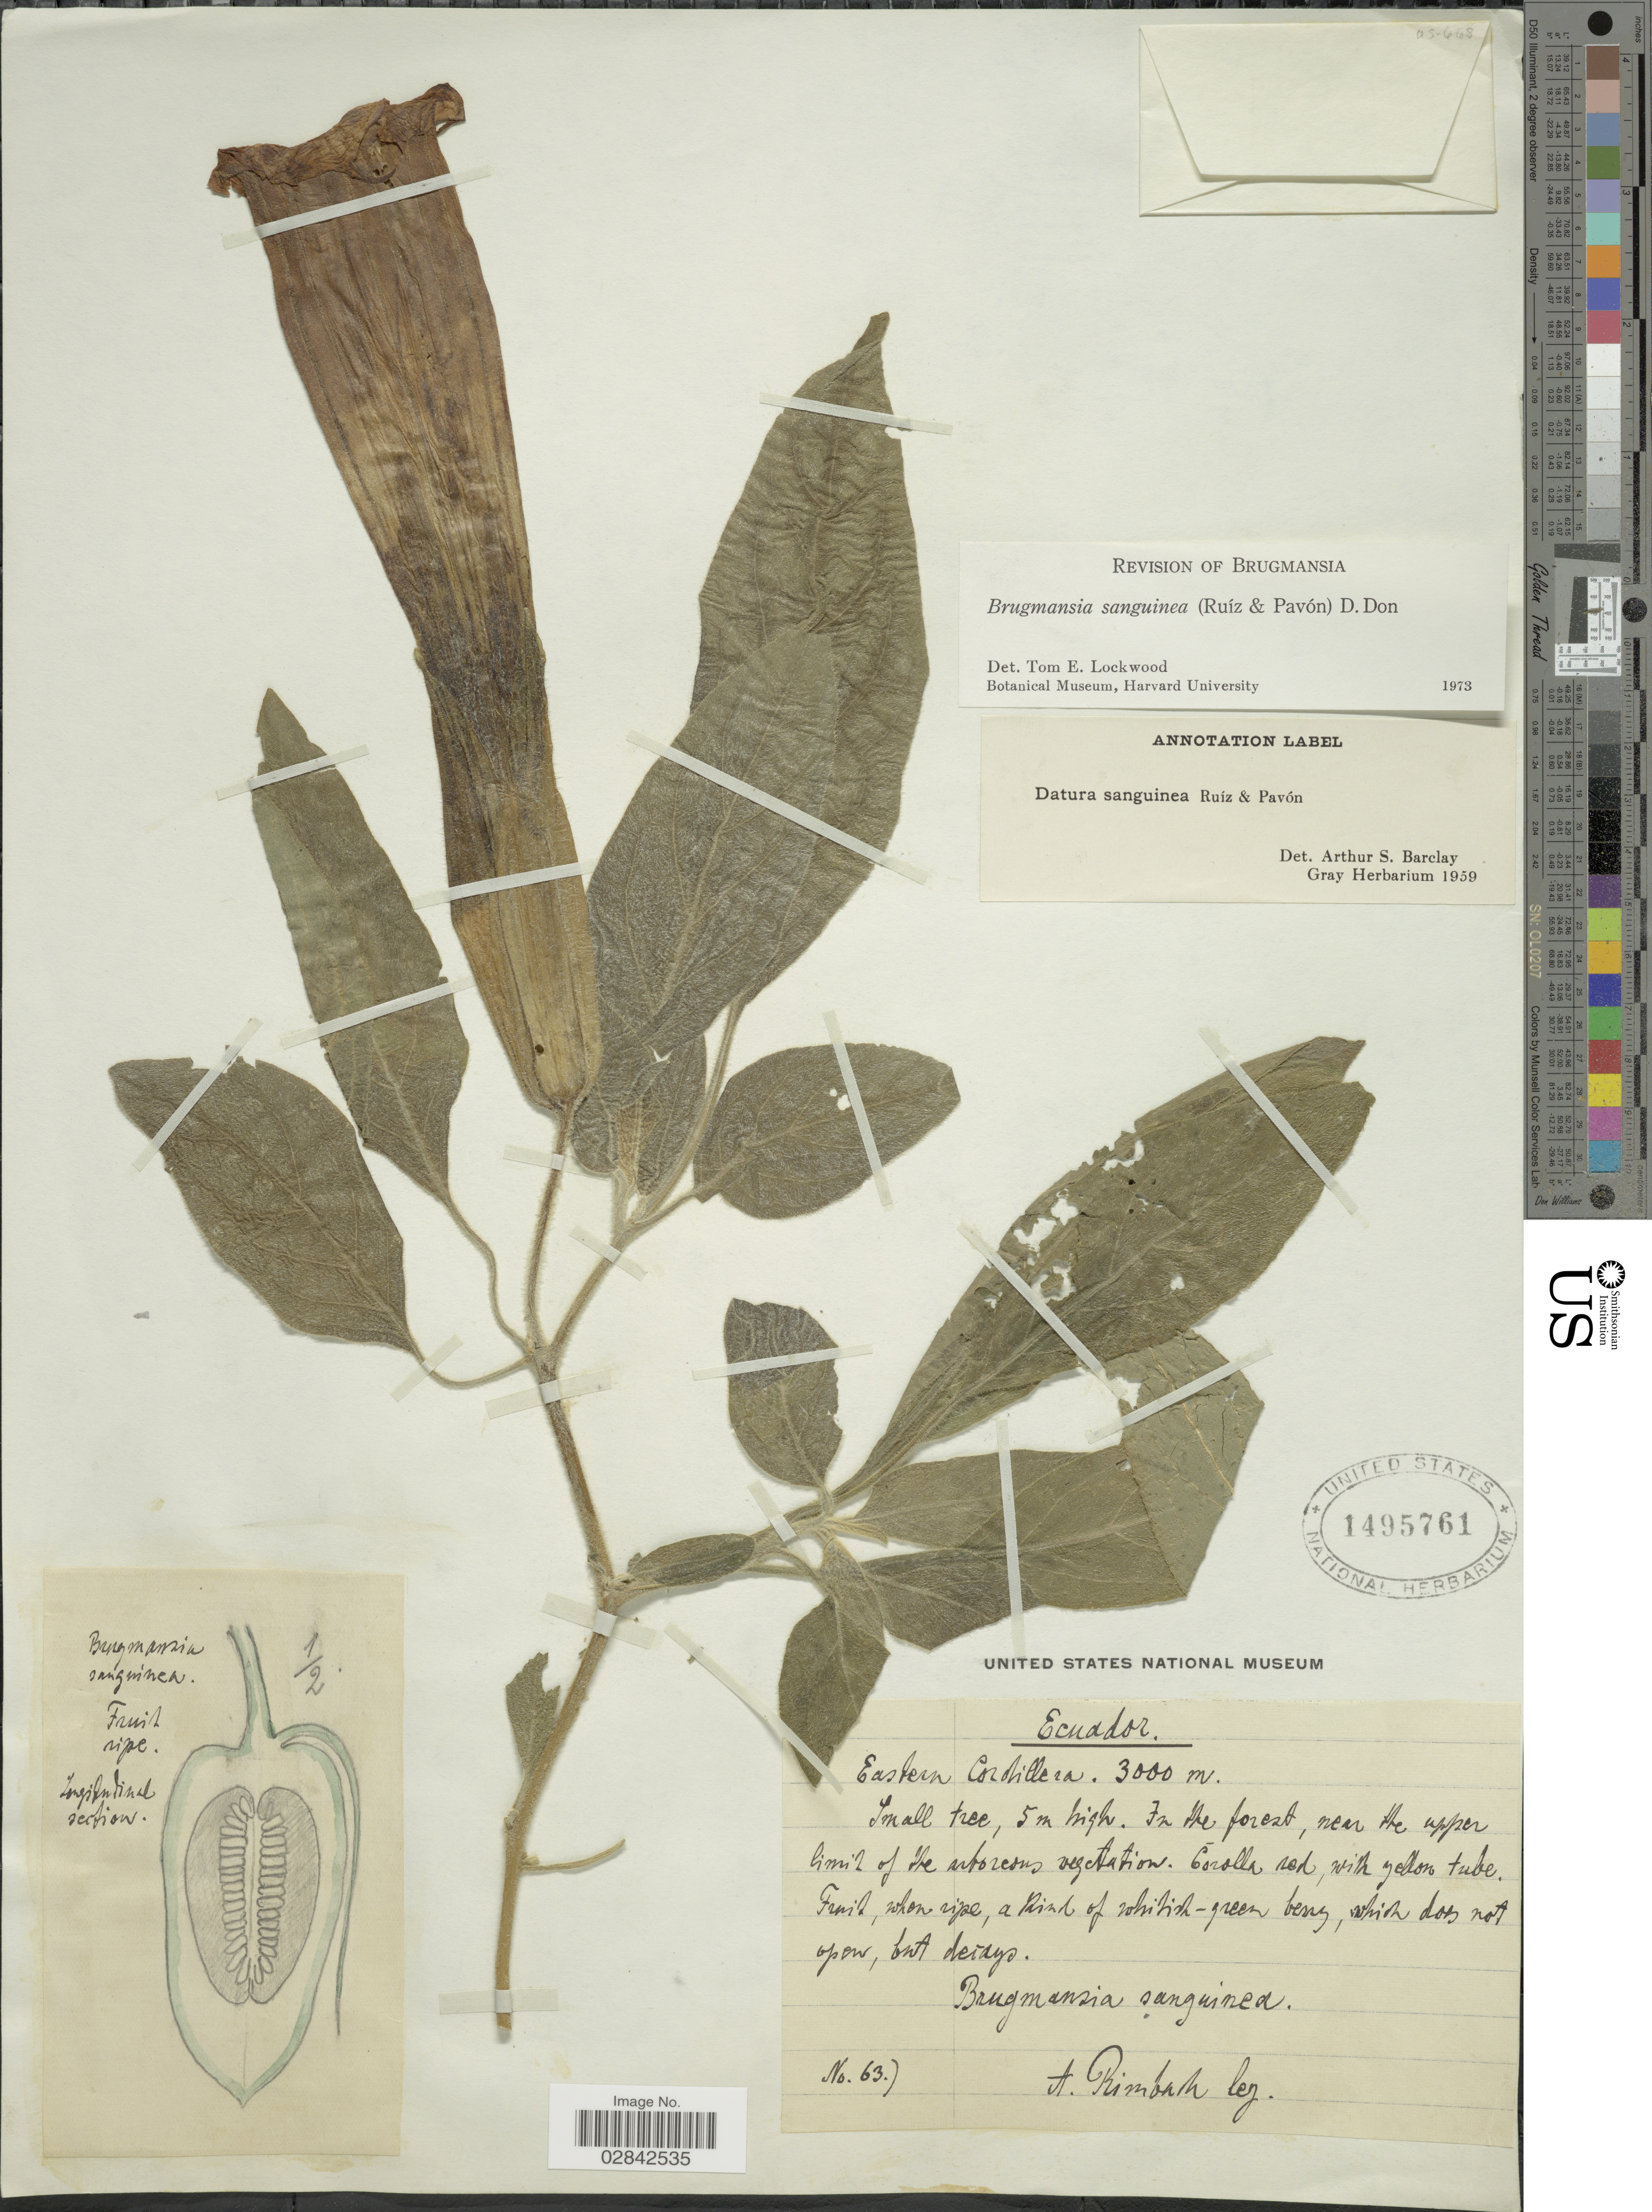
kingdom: Plantae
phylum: Tracheophyta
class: Magnoliopsida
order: Solanales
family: Solanaceae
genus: Brugmansia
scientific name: Brugmansia sanguinea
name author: (Ruiz & Pav.) D. Don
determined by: Lockwood, T. E.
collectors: A. Rimbach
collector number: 637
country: Ecuador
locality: Eastern Cordillera.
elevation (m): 3000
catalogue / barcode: US 1495761